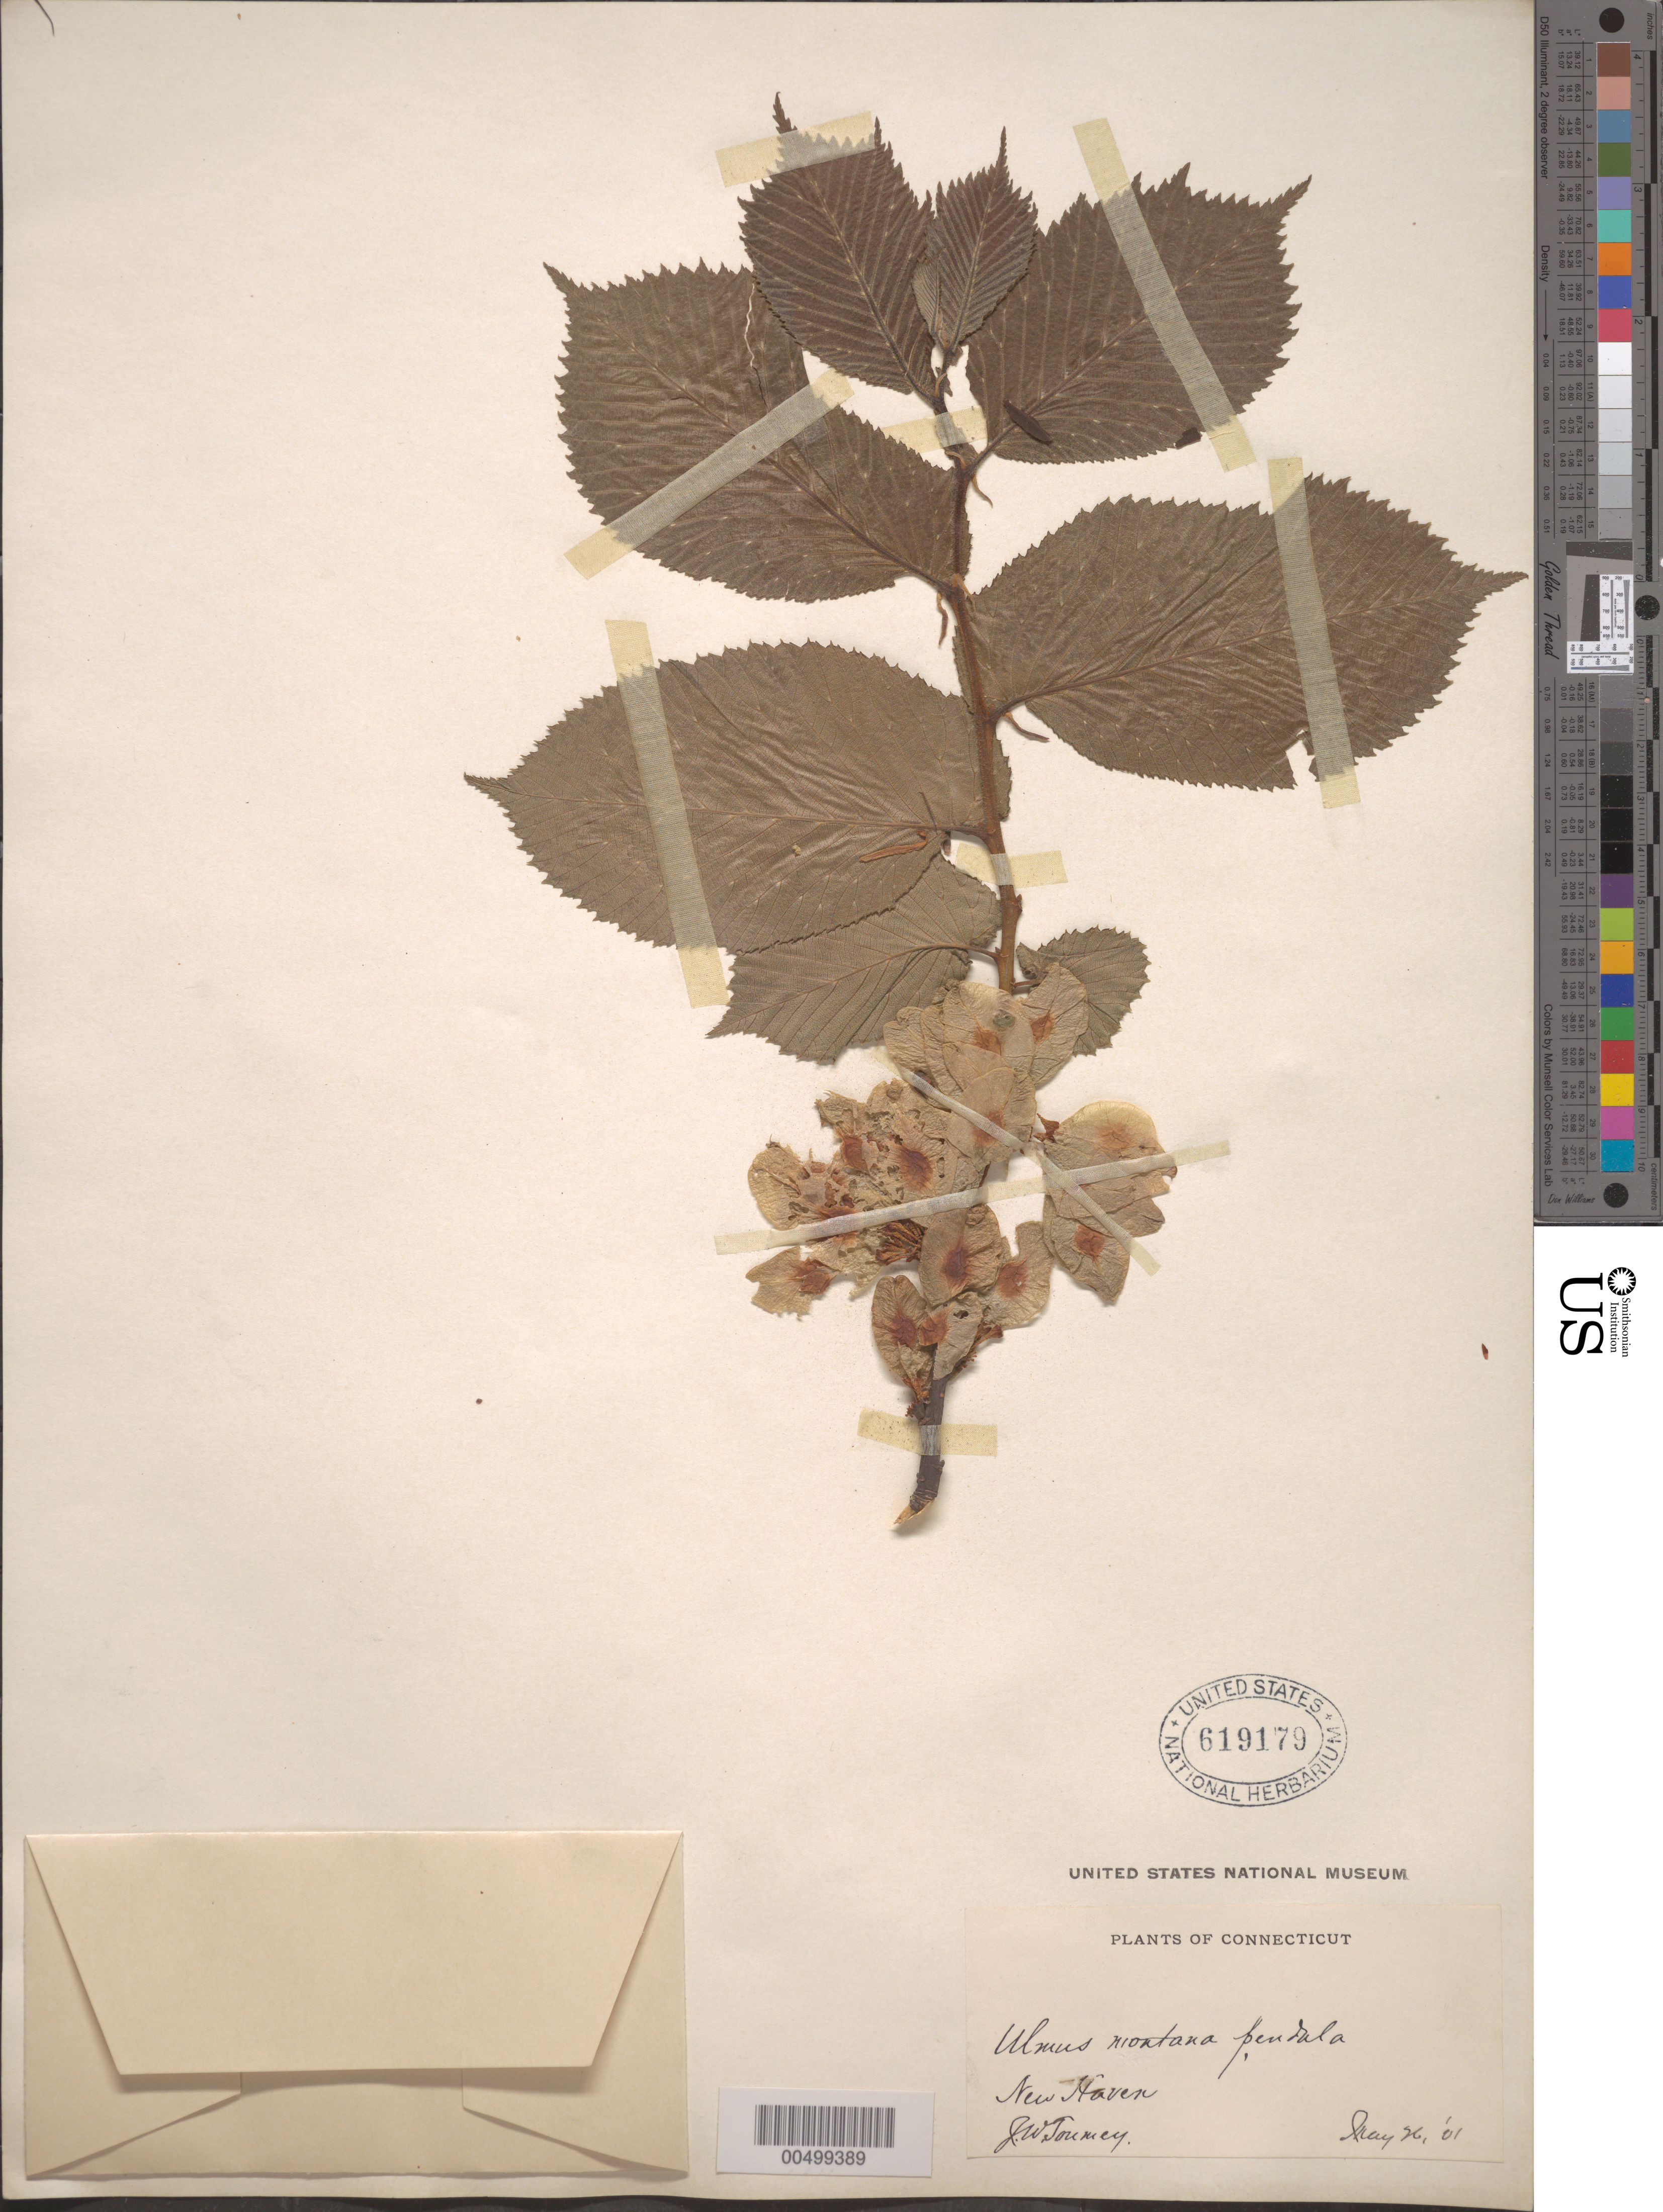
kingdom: Plantae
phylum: Tracheophyta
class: Magnoliopsida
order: Rosales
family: Ulmaceae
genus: Ulmus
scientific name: Ulmus glabra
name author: Huds.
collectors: J. W. Toumey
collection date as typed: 26 May 1901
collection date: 1901-05-26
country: United States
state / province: Connecticut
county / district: New Haven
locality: New Haven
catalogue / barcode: US 619179